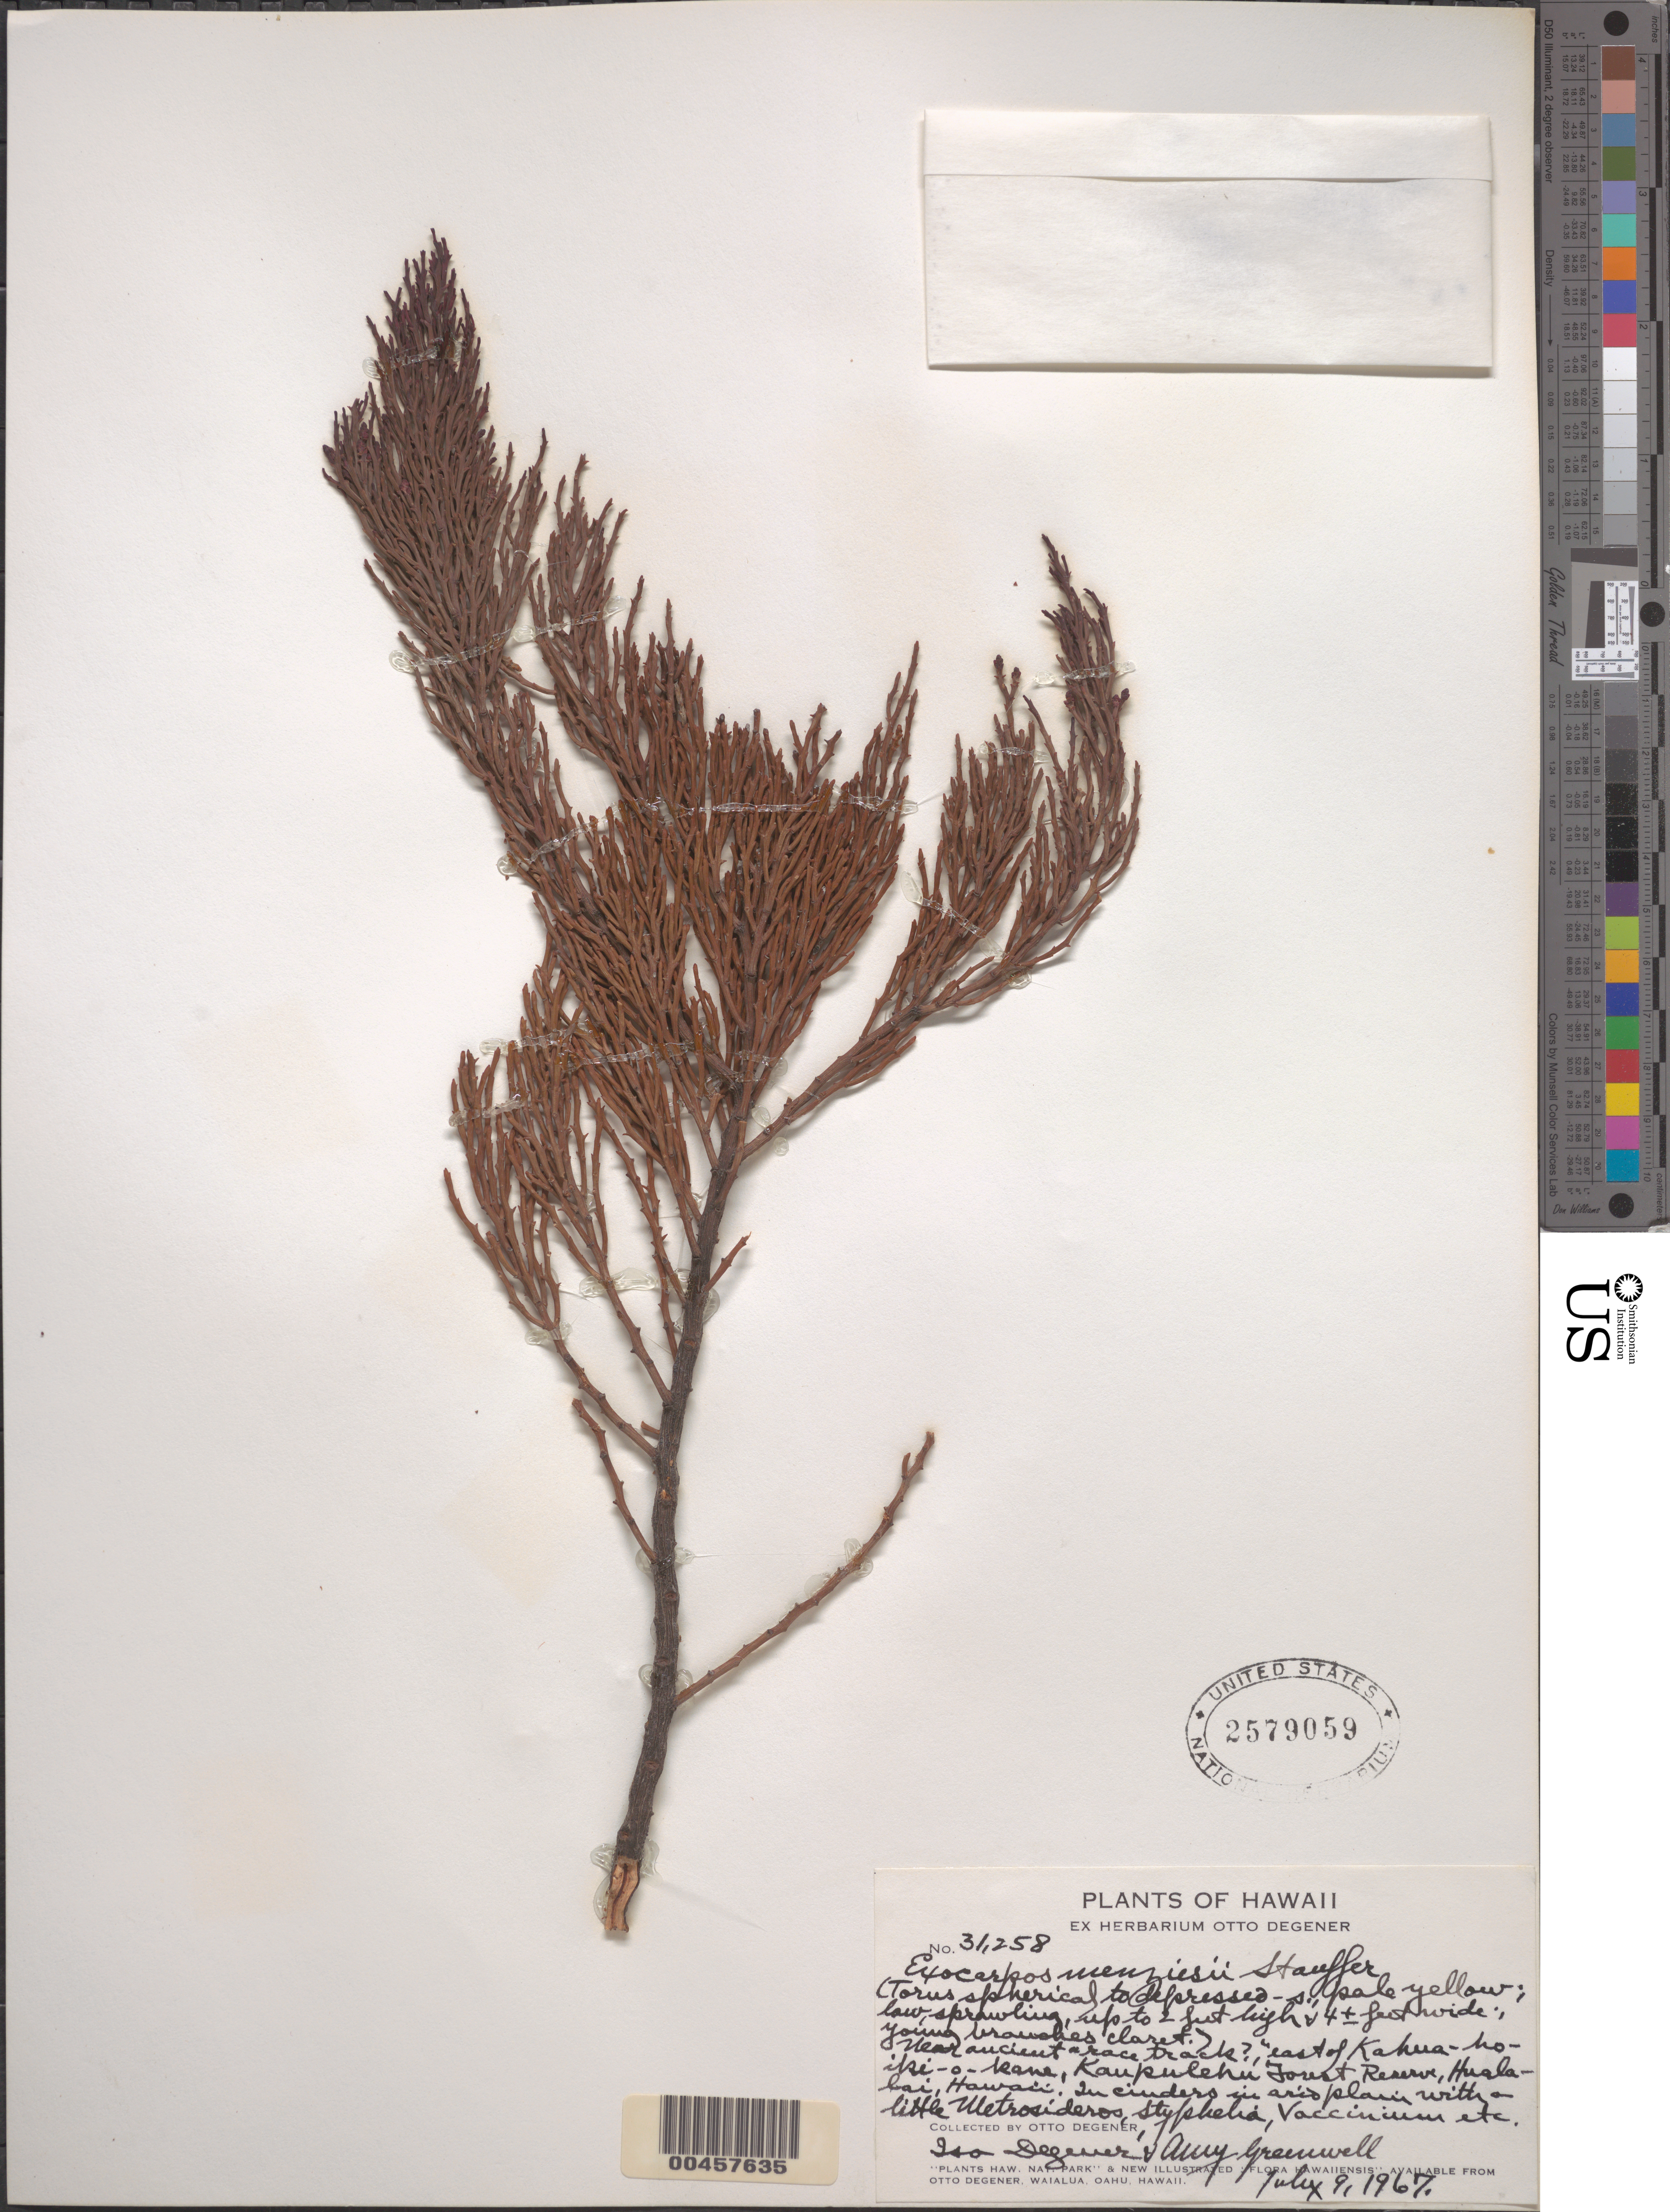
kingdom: Plantae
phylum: Tracheophyta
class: Magnoliopsida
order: Santalales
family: Santalaceae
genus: Exocarpos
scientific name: Exocarpos menziesii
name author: Stauffer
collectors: O. Degener, I. Degener & A. B. Greenwell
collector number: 31258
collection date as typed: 9 Jul 1967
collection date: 1967-07-09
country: United States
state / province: Hawaii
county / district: Hawaii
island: Hawaii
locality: E of Kahua-ho-iki-o-kane, Kaupulehu Forest Reserve, Hualalai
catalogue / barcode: US 2579059